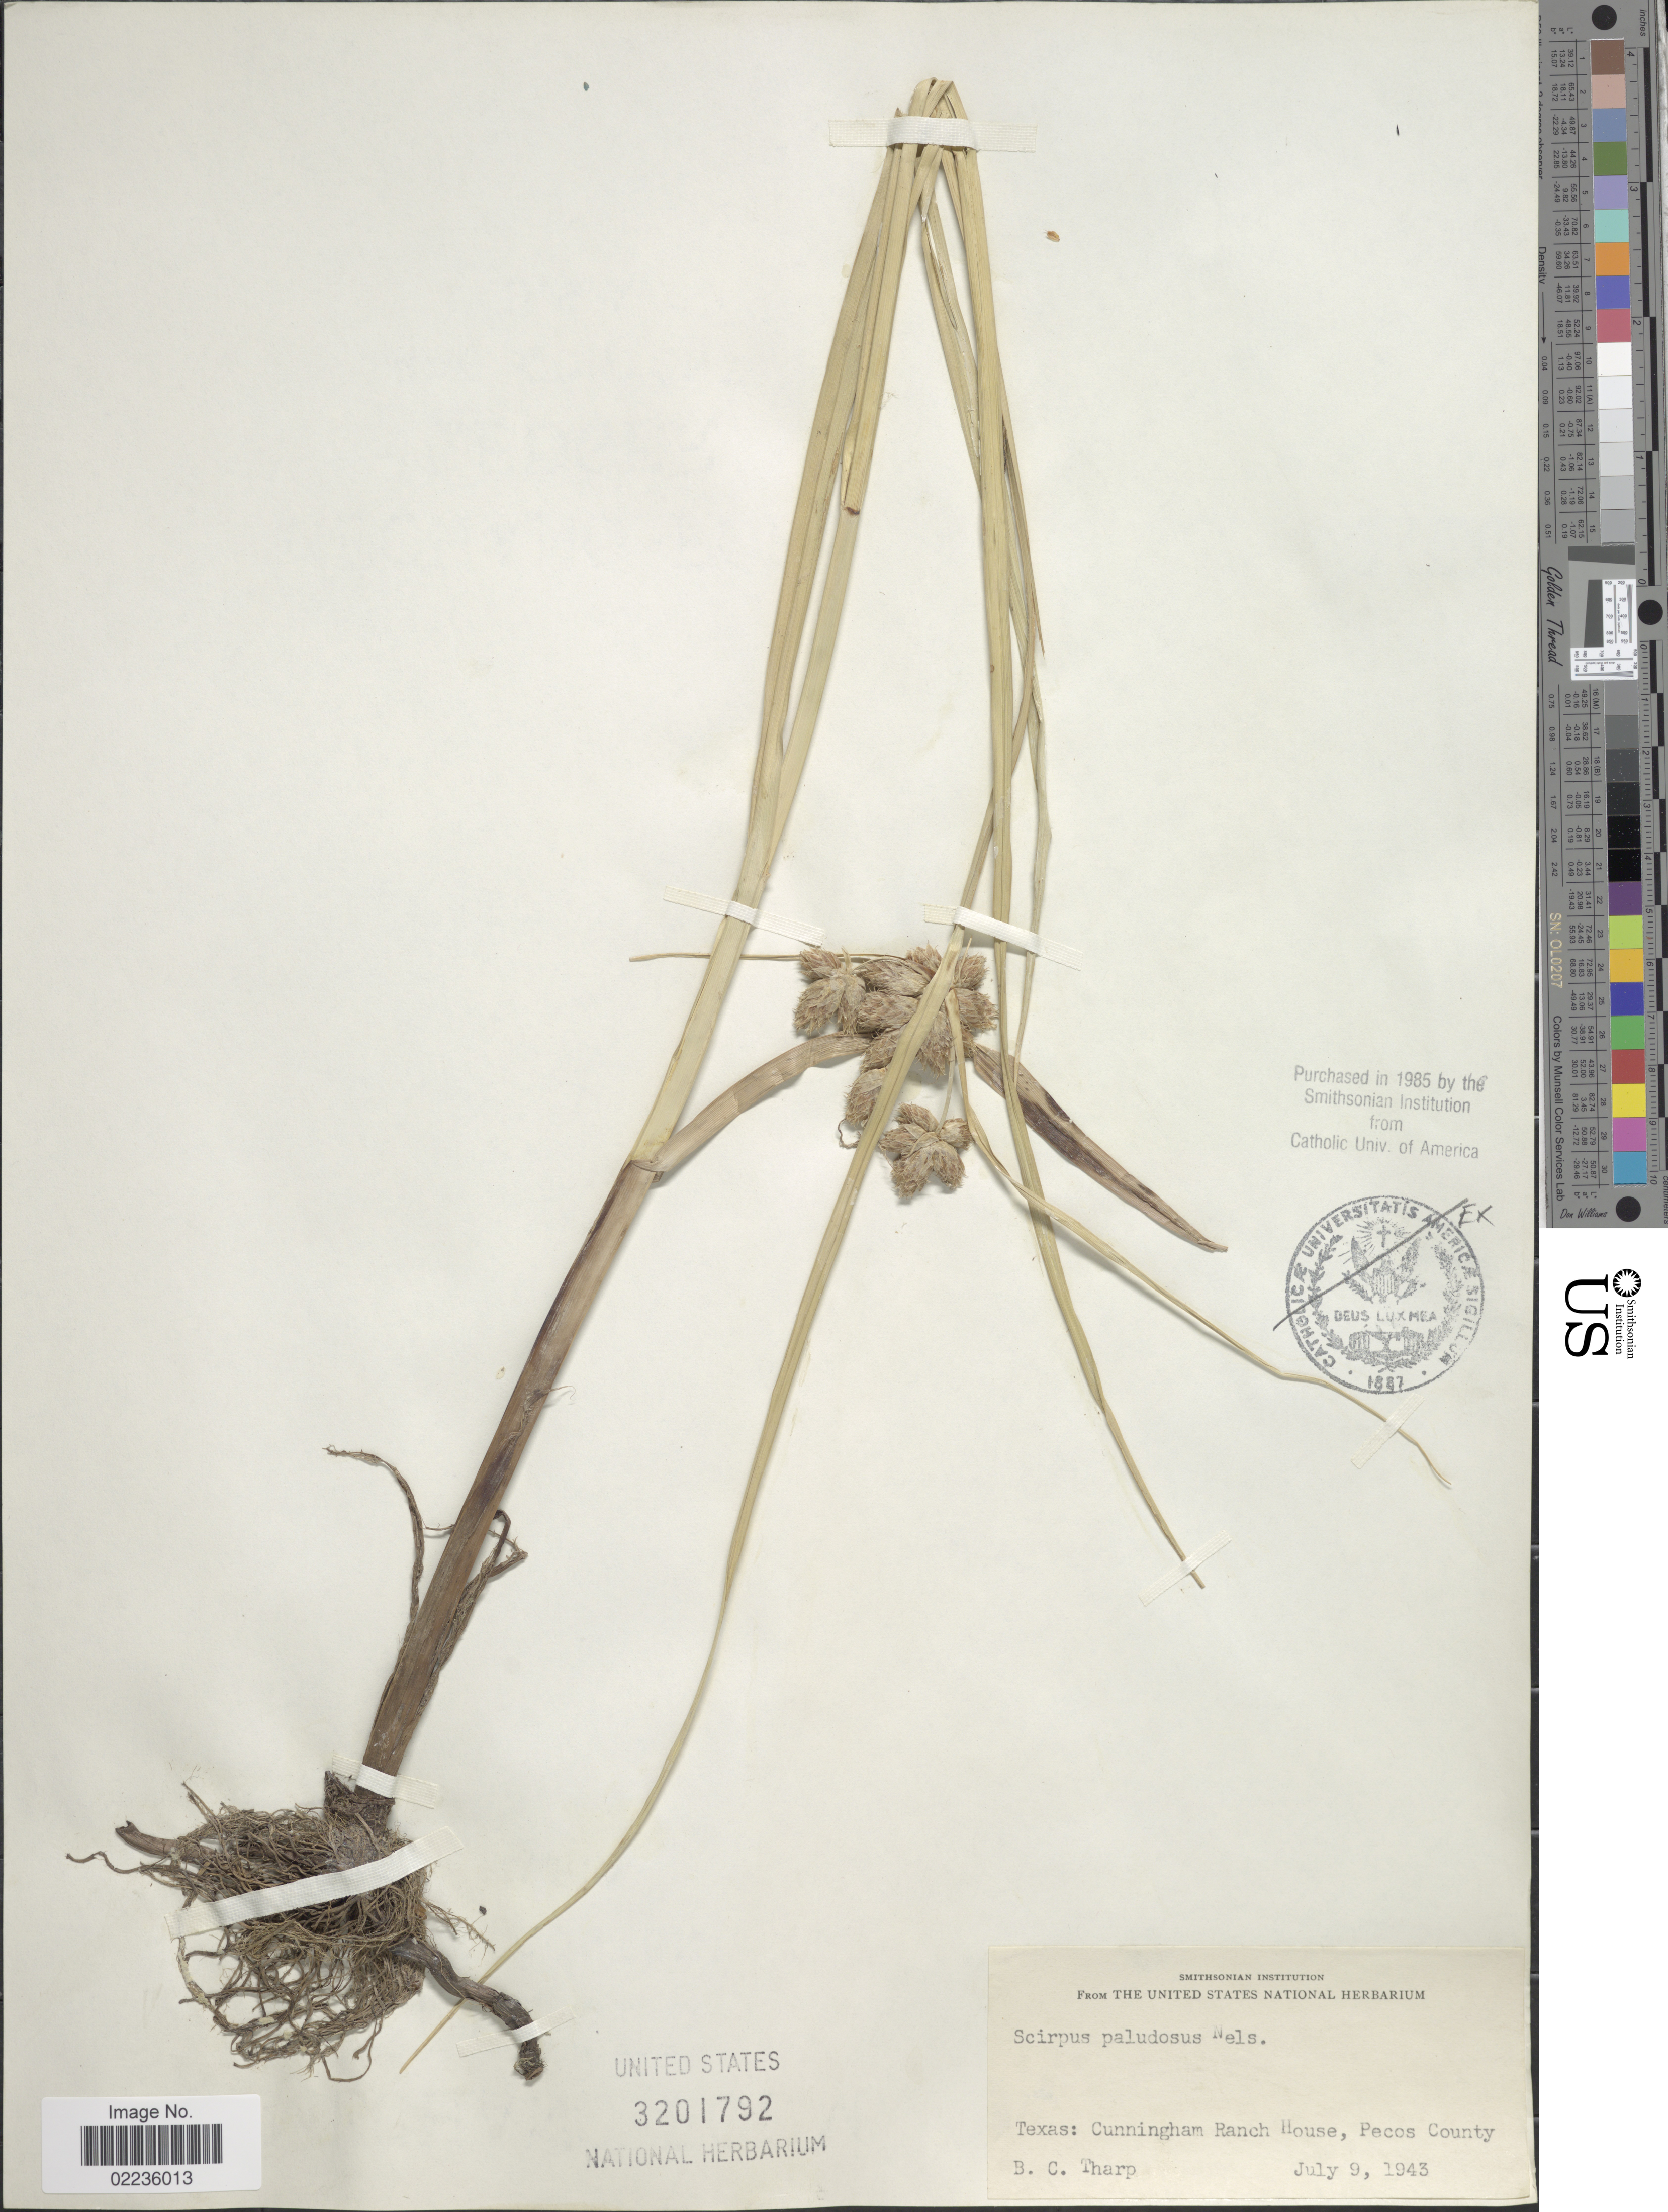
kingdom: Plantae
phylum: Tracheophyta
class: Liliopsida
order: Poales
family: Cyperaceae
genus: Bolboschoenus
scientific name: Bolboschoenus maritimus subsp. paludosus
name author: (A. Nelson) T. Koyama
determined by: Strong, M. T., (US), Smithsonian Institution - National Museum of Natural History (UNITED STATES)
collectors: B. C. Tharp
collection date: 1943-07-09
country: United States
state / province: Texas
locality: Cunningham Ranch House, Pecos County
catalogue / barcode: US 3201792